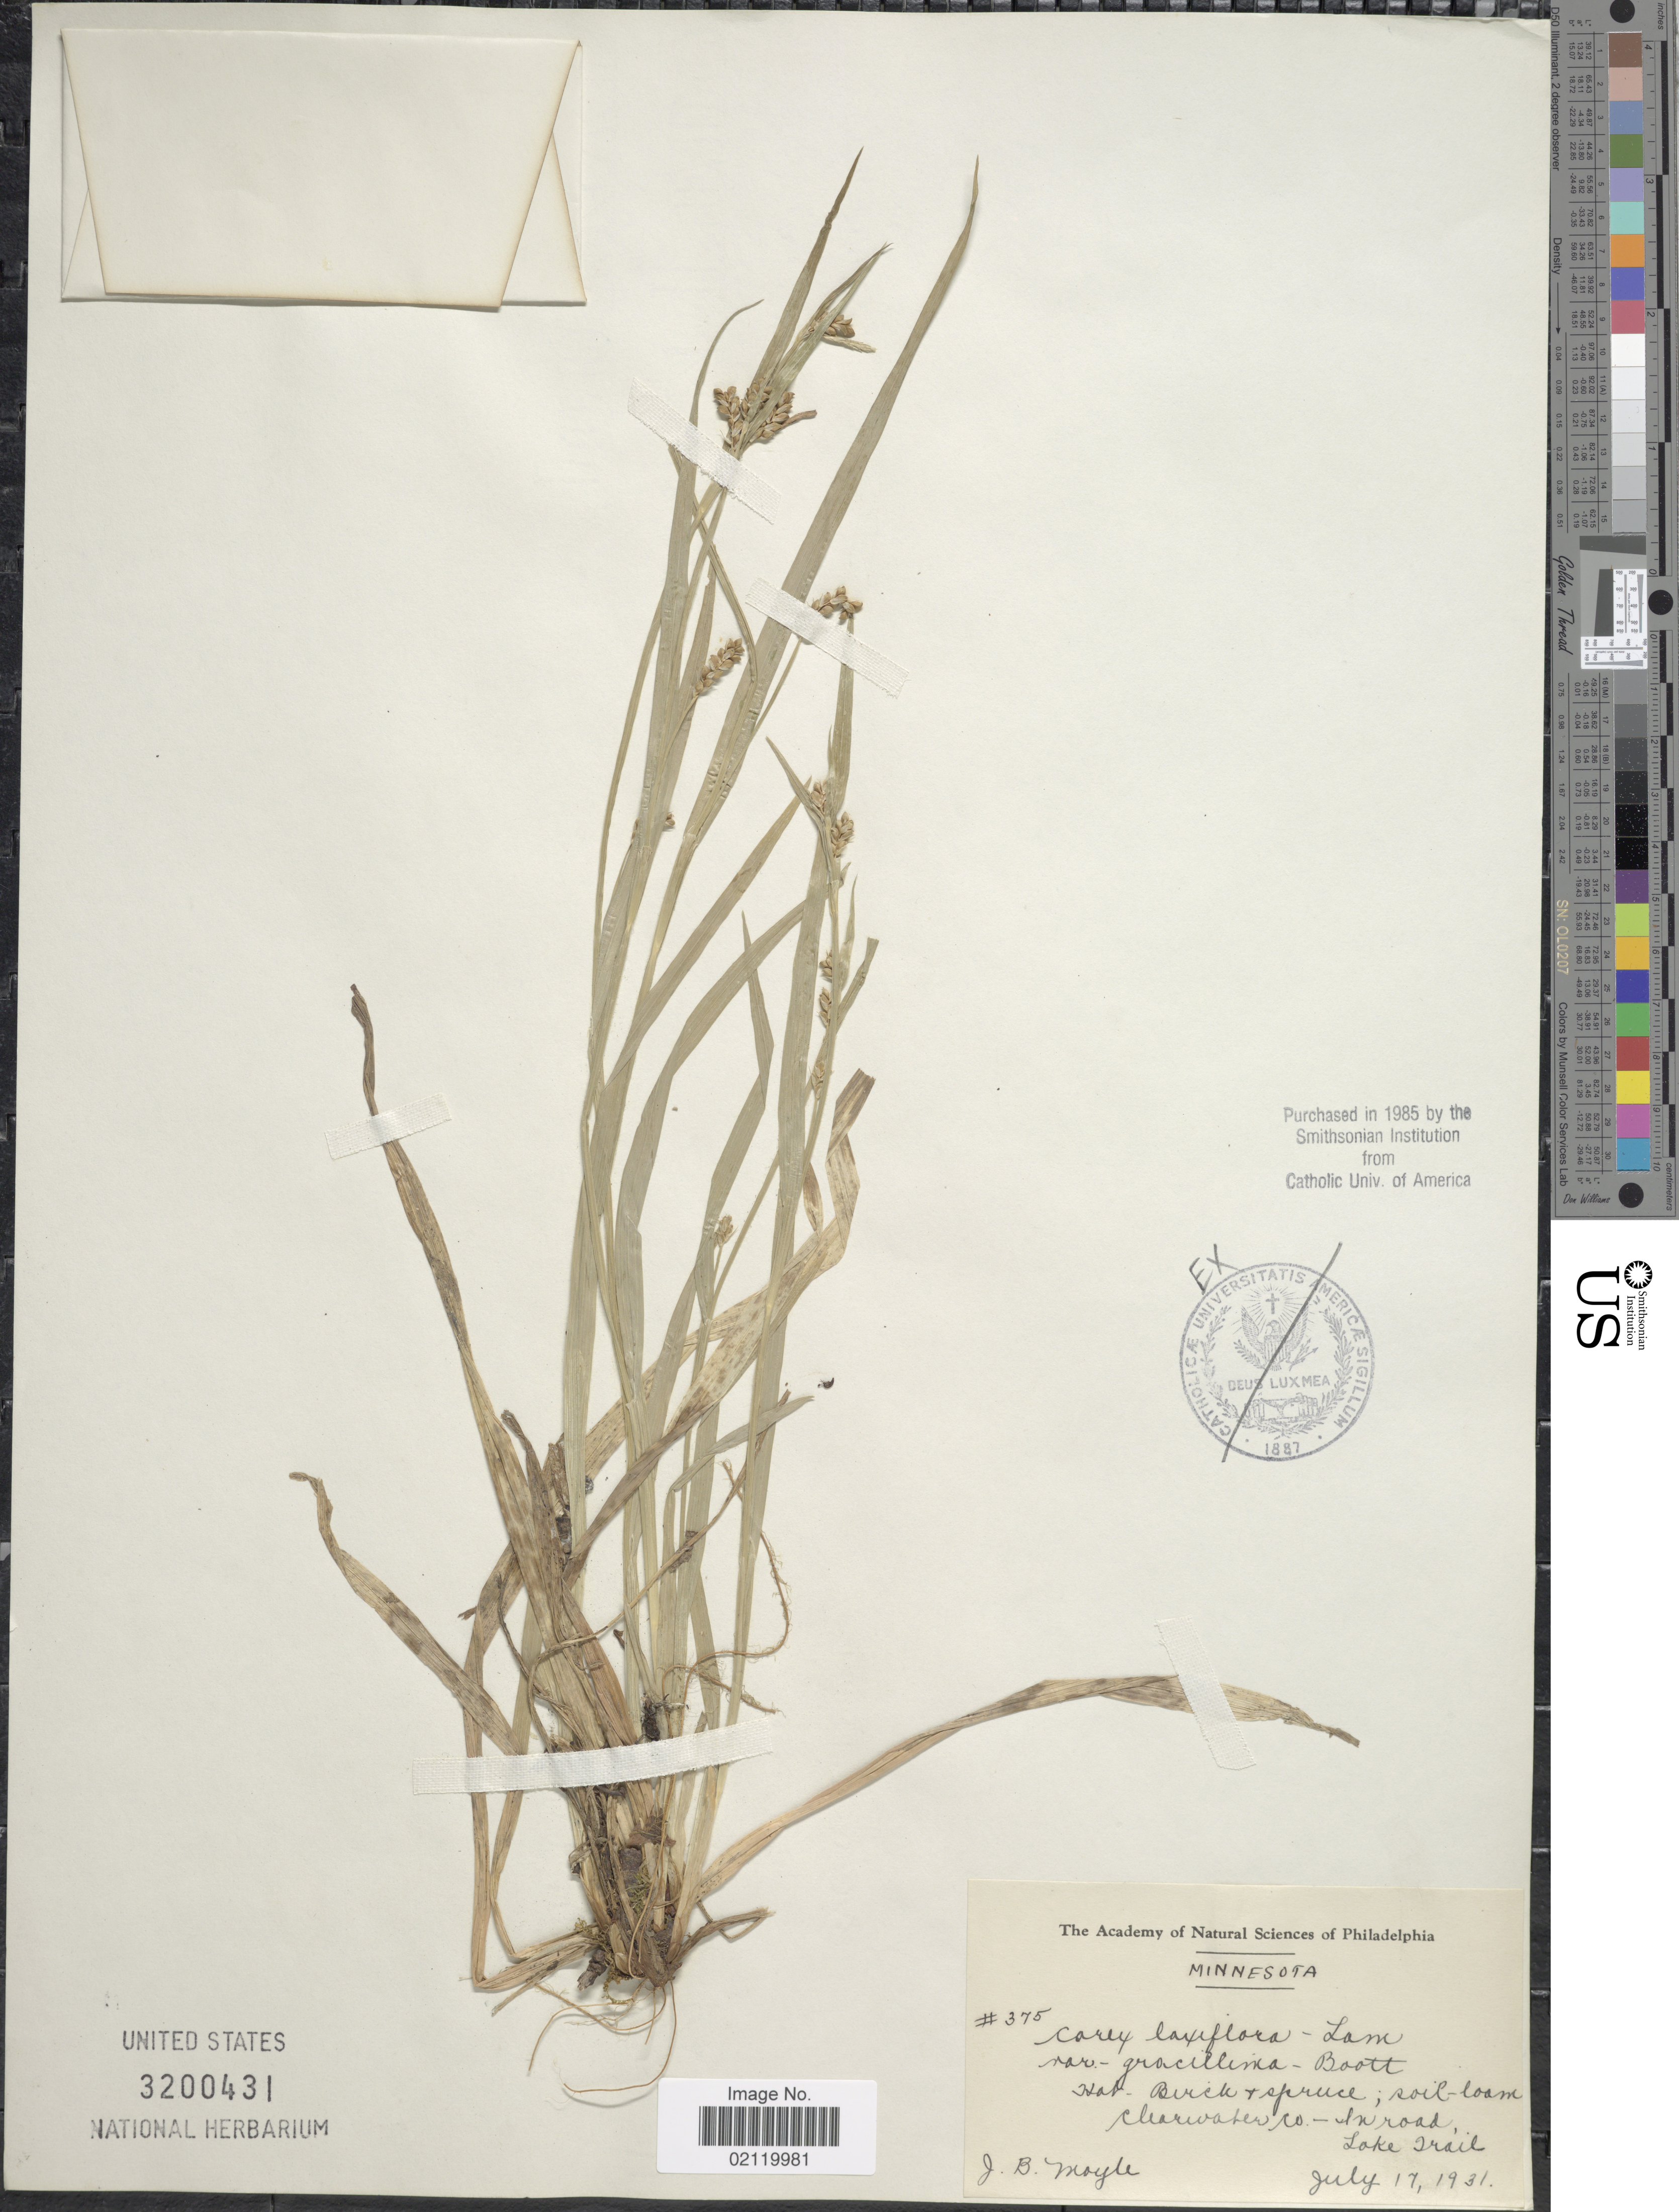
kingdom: Plantae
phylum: Tracheophyta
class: Liliopsida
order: Poales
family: Cyperaceae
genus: Carex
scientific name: Carex laxiflora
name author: Lam.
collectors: J. Moyle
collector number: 375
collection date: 1931-07-17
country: United States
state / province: Minnesota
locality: Clearwater Co. - In road , Lake Trail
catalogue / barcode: US 3200431